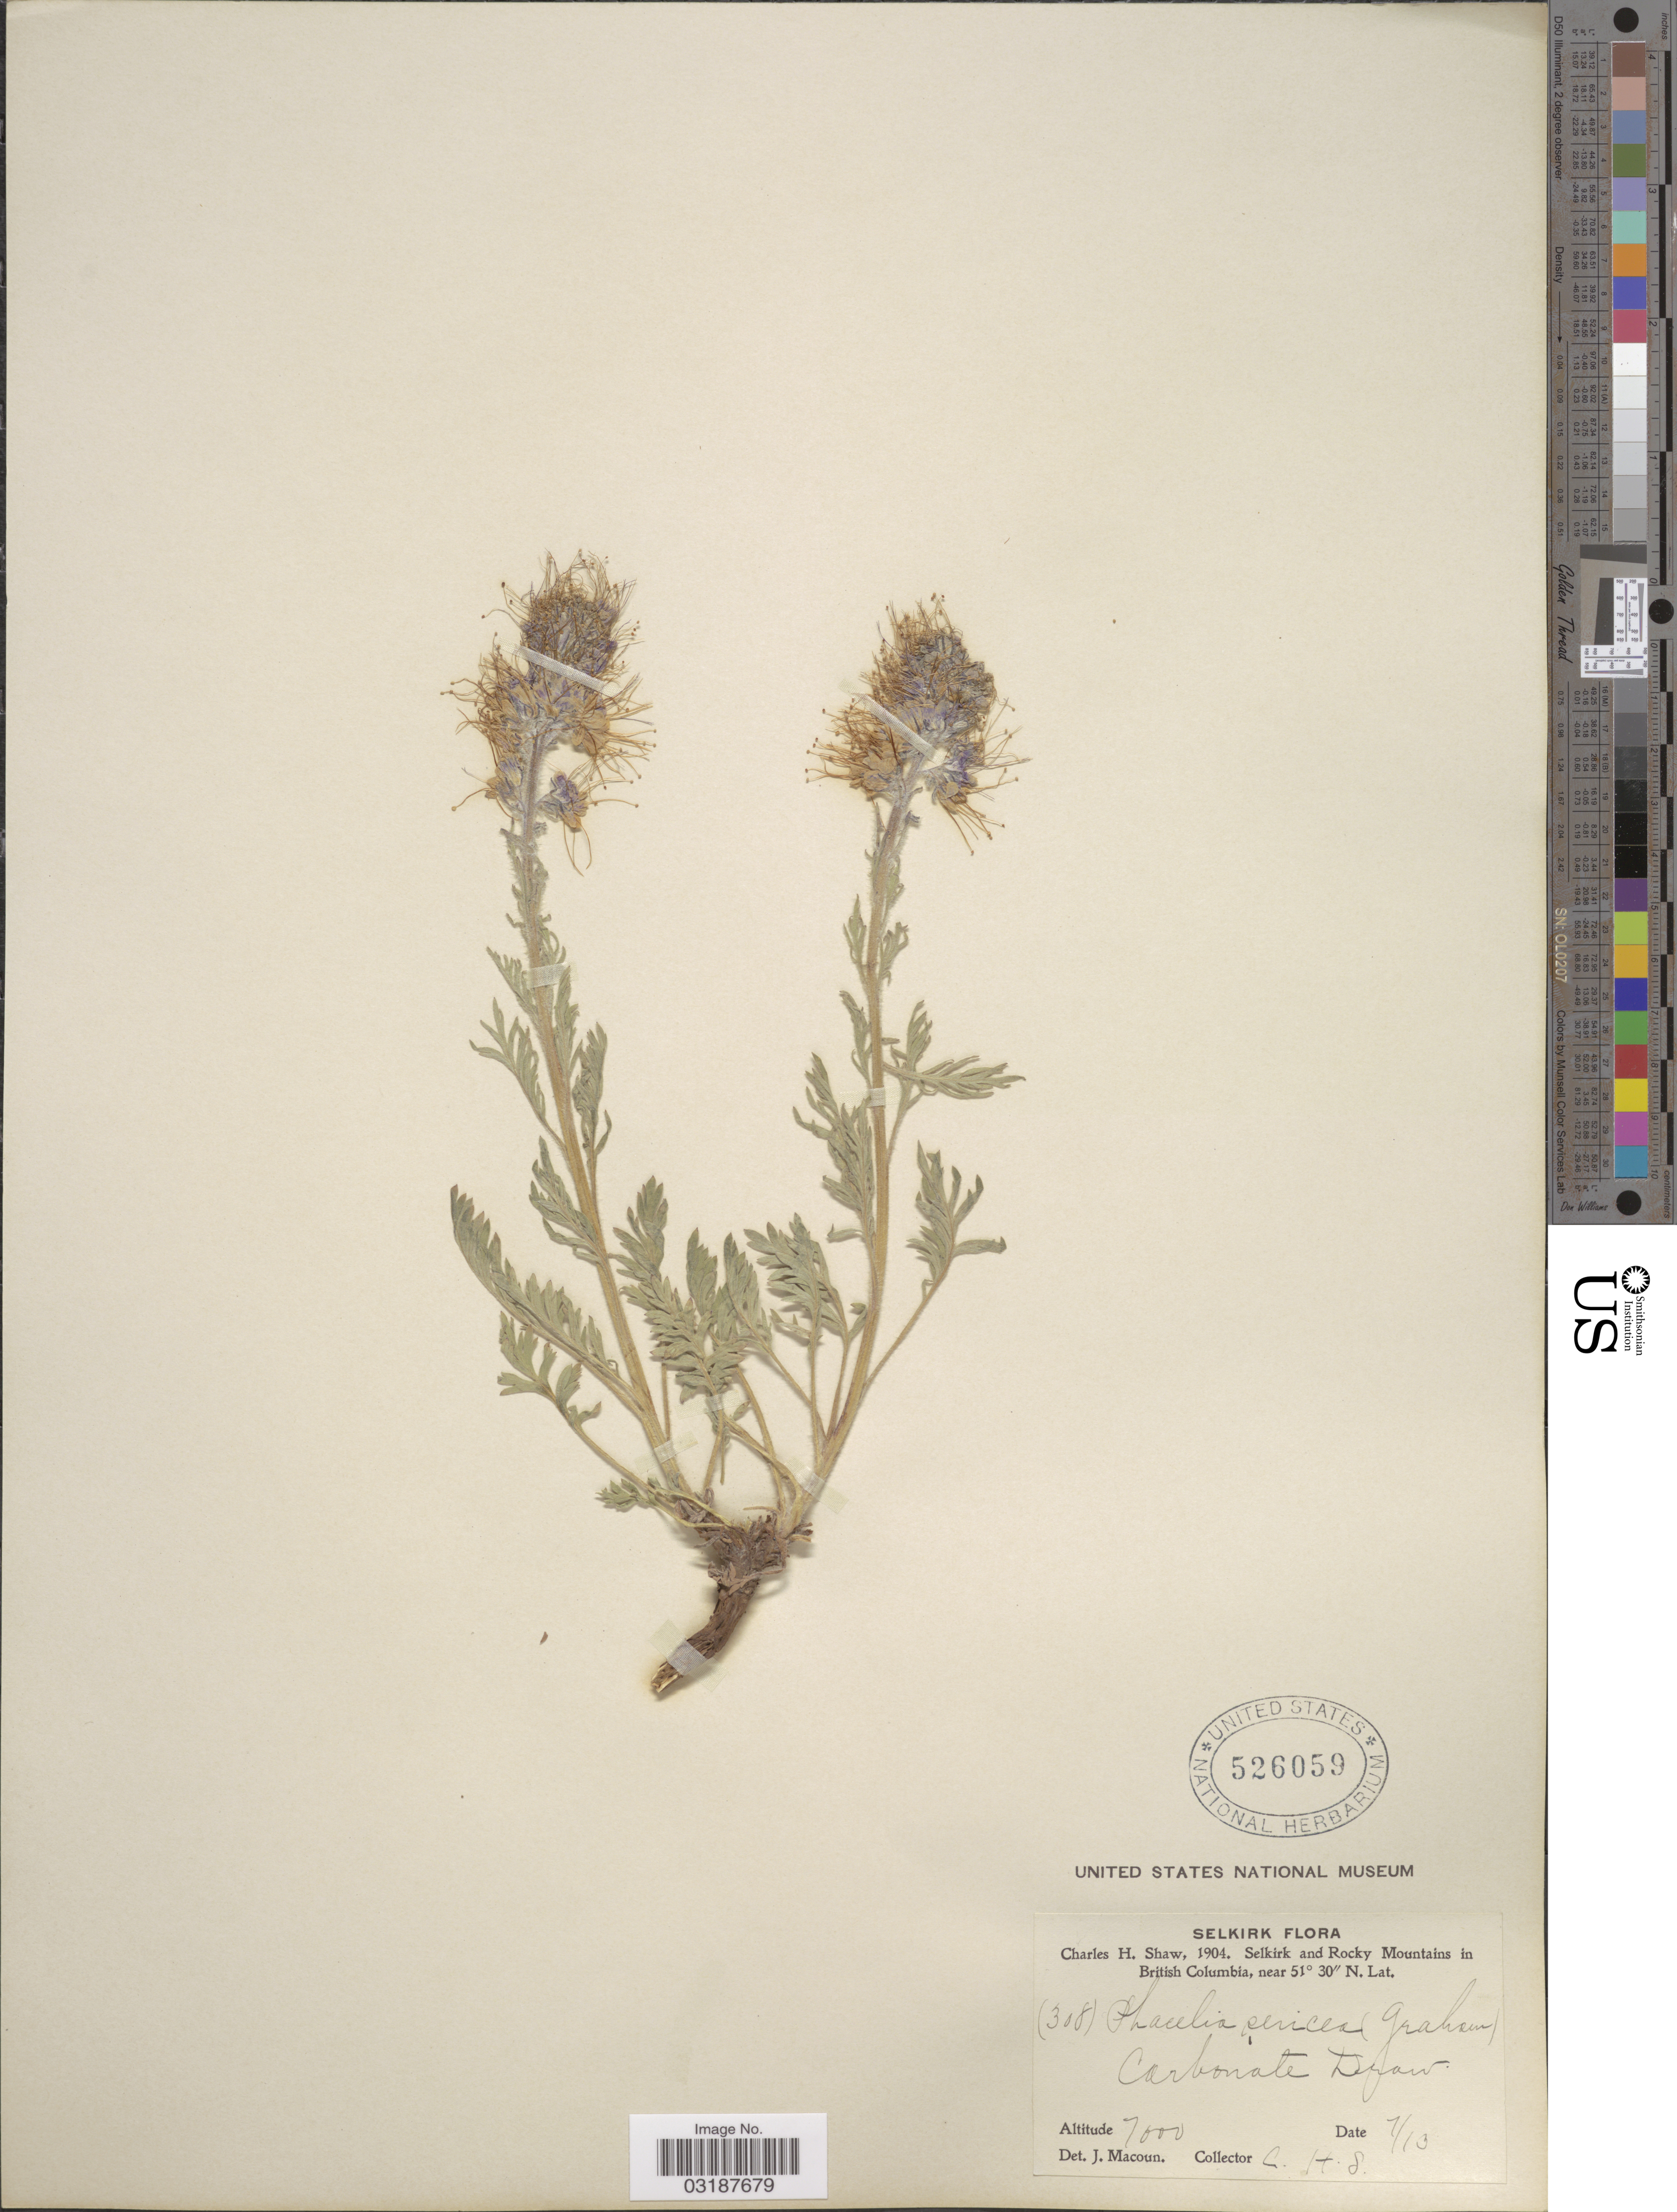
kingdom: Plantae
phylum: Tracheophyta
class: Magnoliopsida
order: Boraginales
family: Hydrophyllaceae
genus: Phacelia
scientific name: Phacelia sericea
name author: (Graham) A. Gray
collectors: C. H. Shaw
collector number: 308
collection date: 1904-07-13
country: Canada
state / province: British Columbia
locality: Selkirk and Rocky Mountains in British Columbia, Carbonate Draw.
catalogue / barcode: US 526059